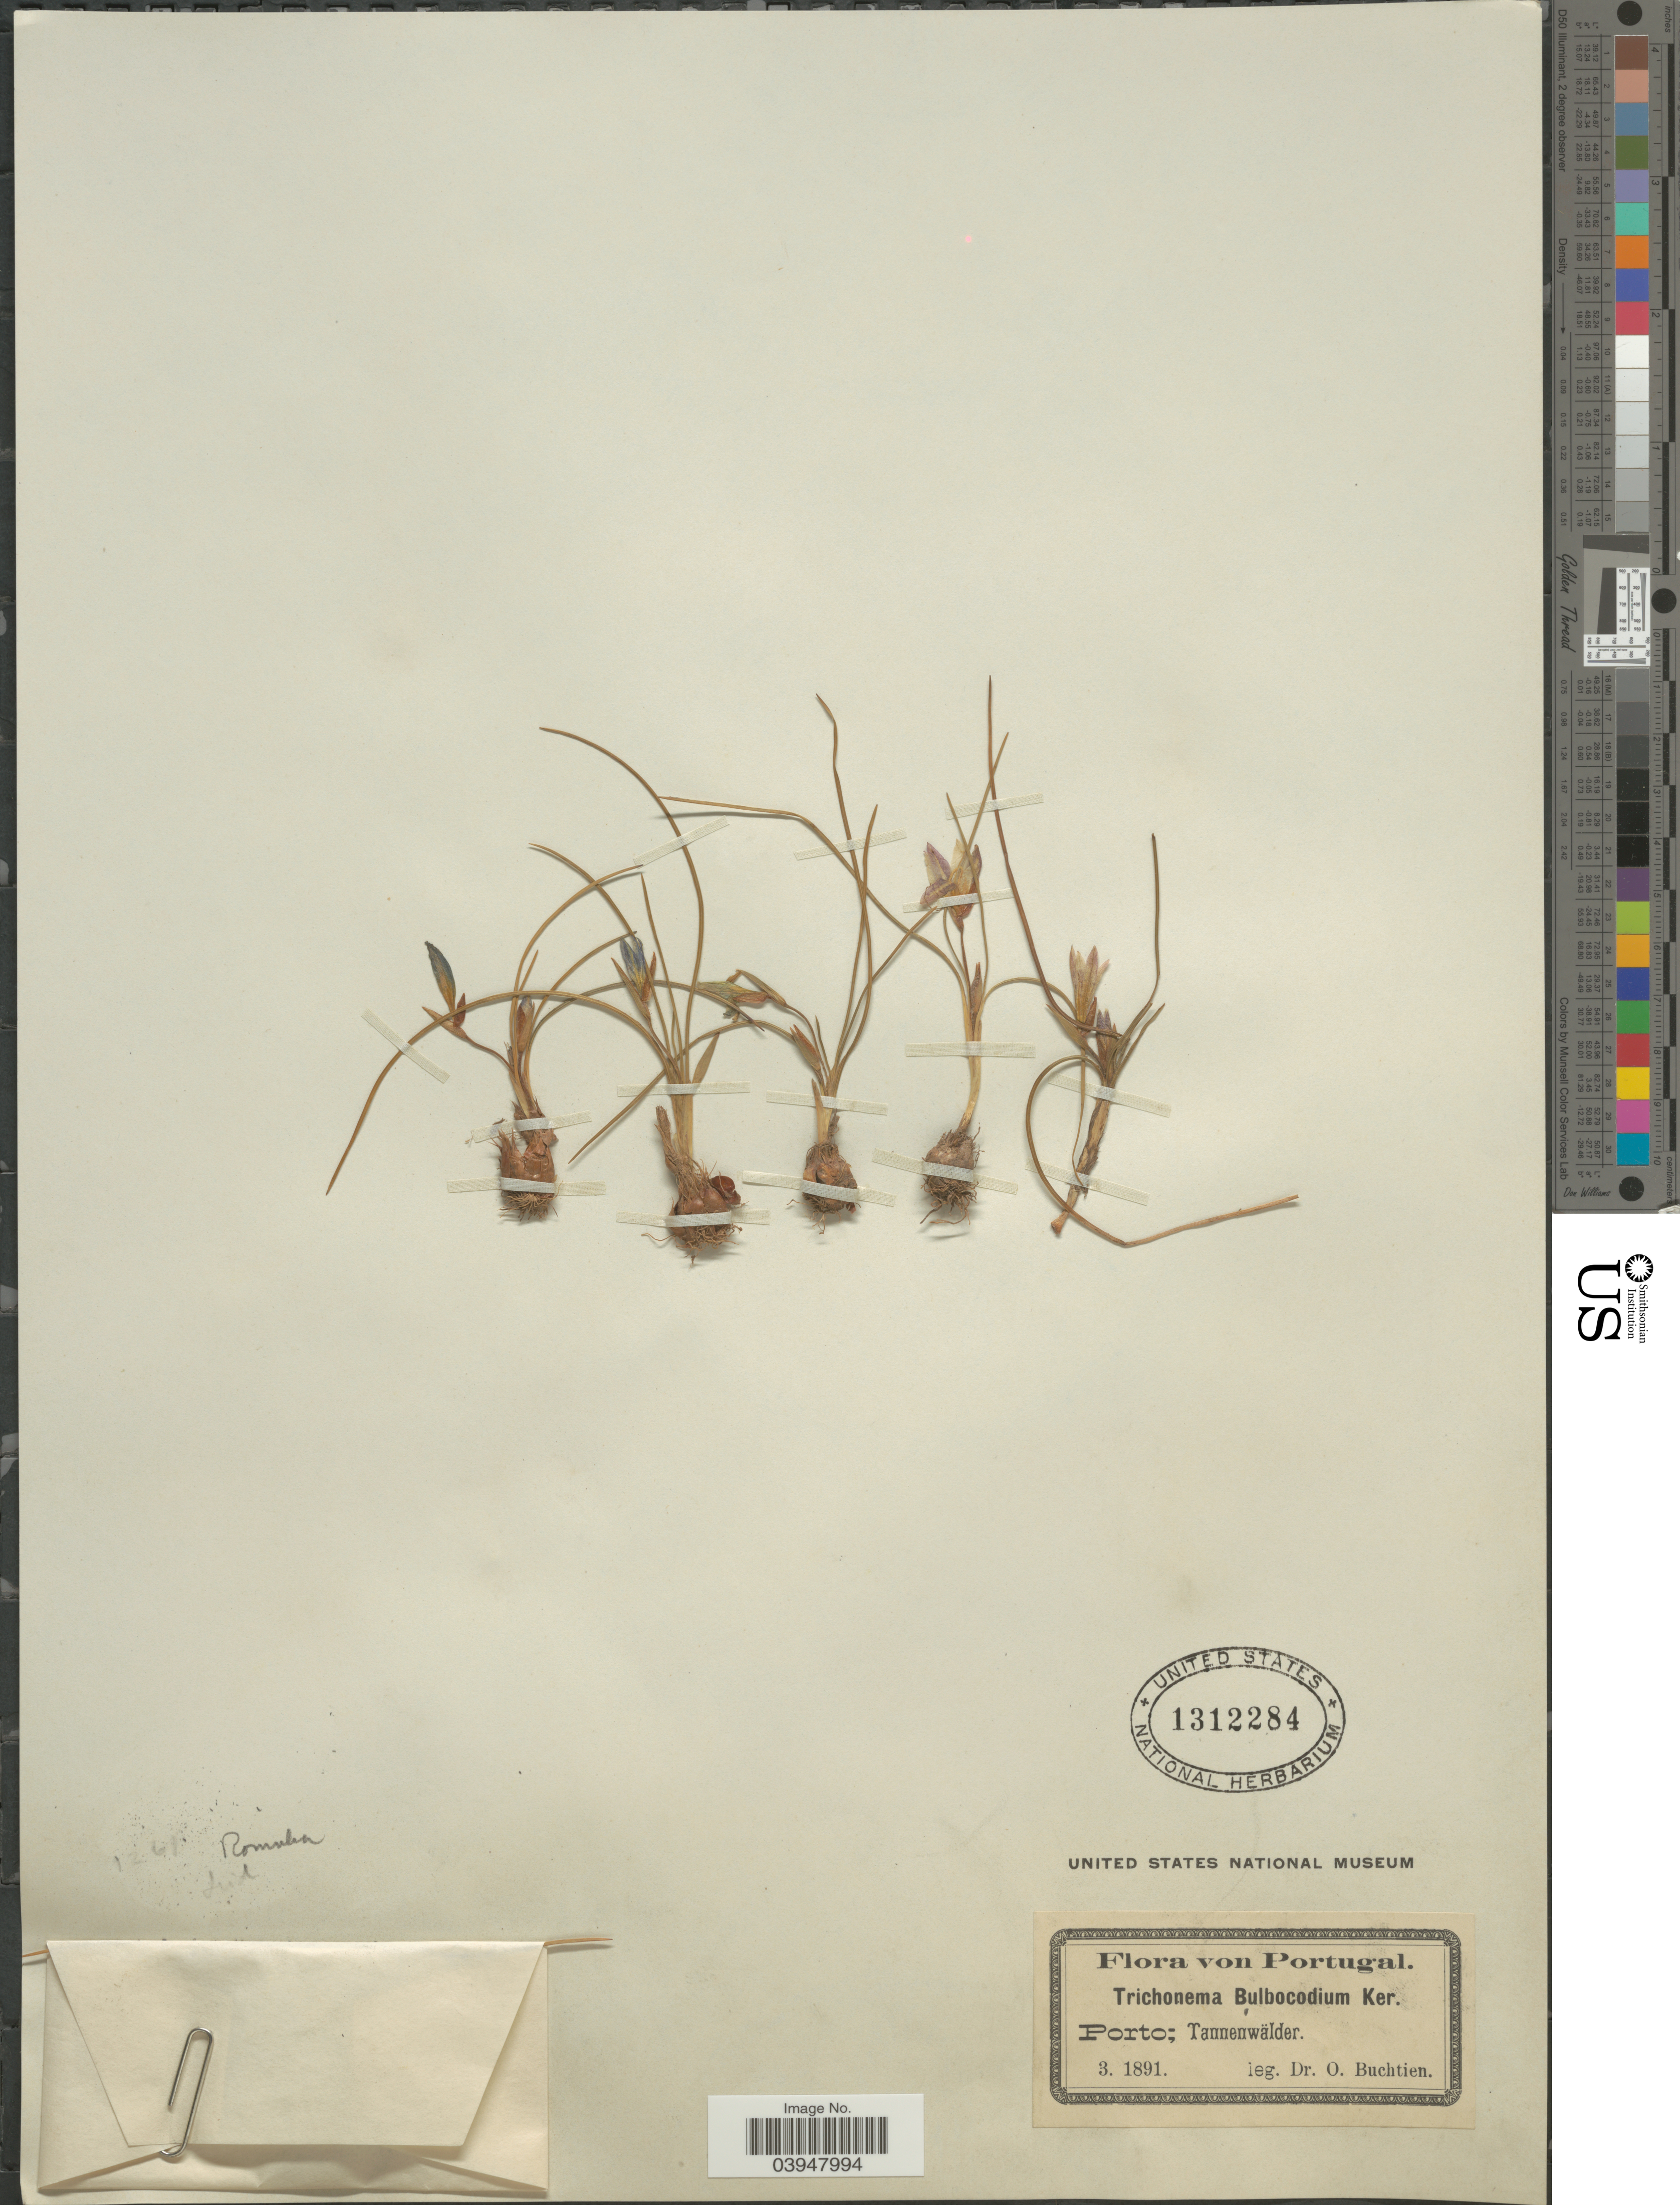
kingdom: Plantae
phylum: Tracheophyta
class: Liliopsida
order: Asparagales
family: Iridaceae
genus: Romulea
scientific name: Romulea bulbocodium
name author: (L.) Sebast. & Mauri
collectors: O. Buchtien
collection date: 1891-03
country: Portugal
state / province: Porto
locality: Tannenwälder.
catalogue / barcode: US 1312284